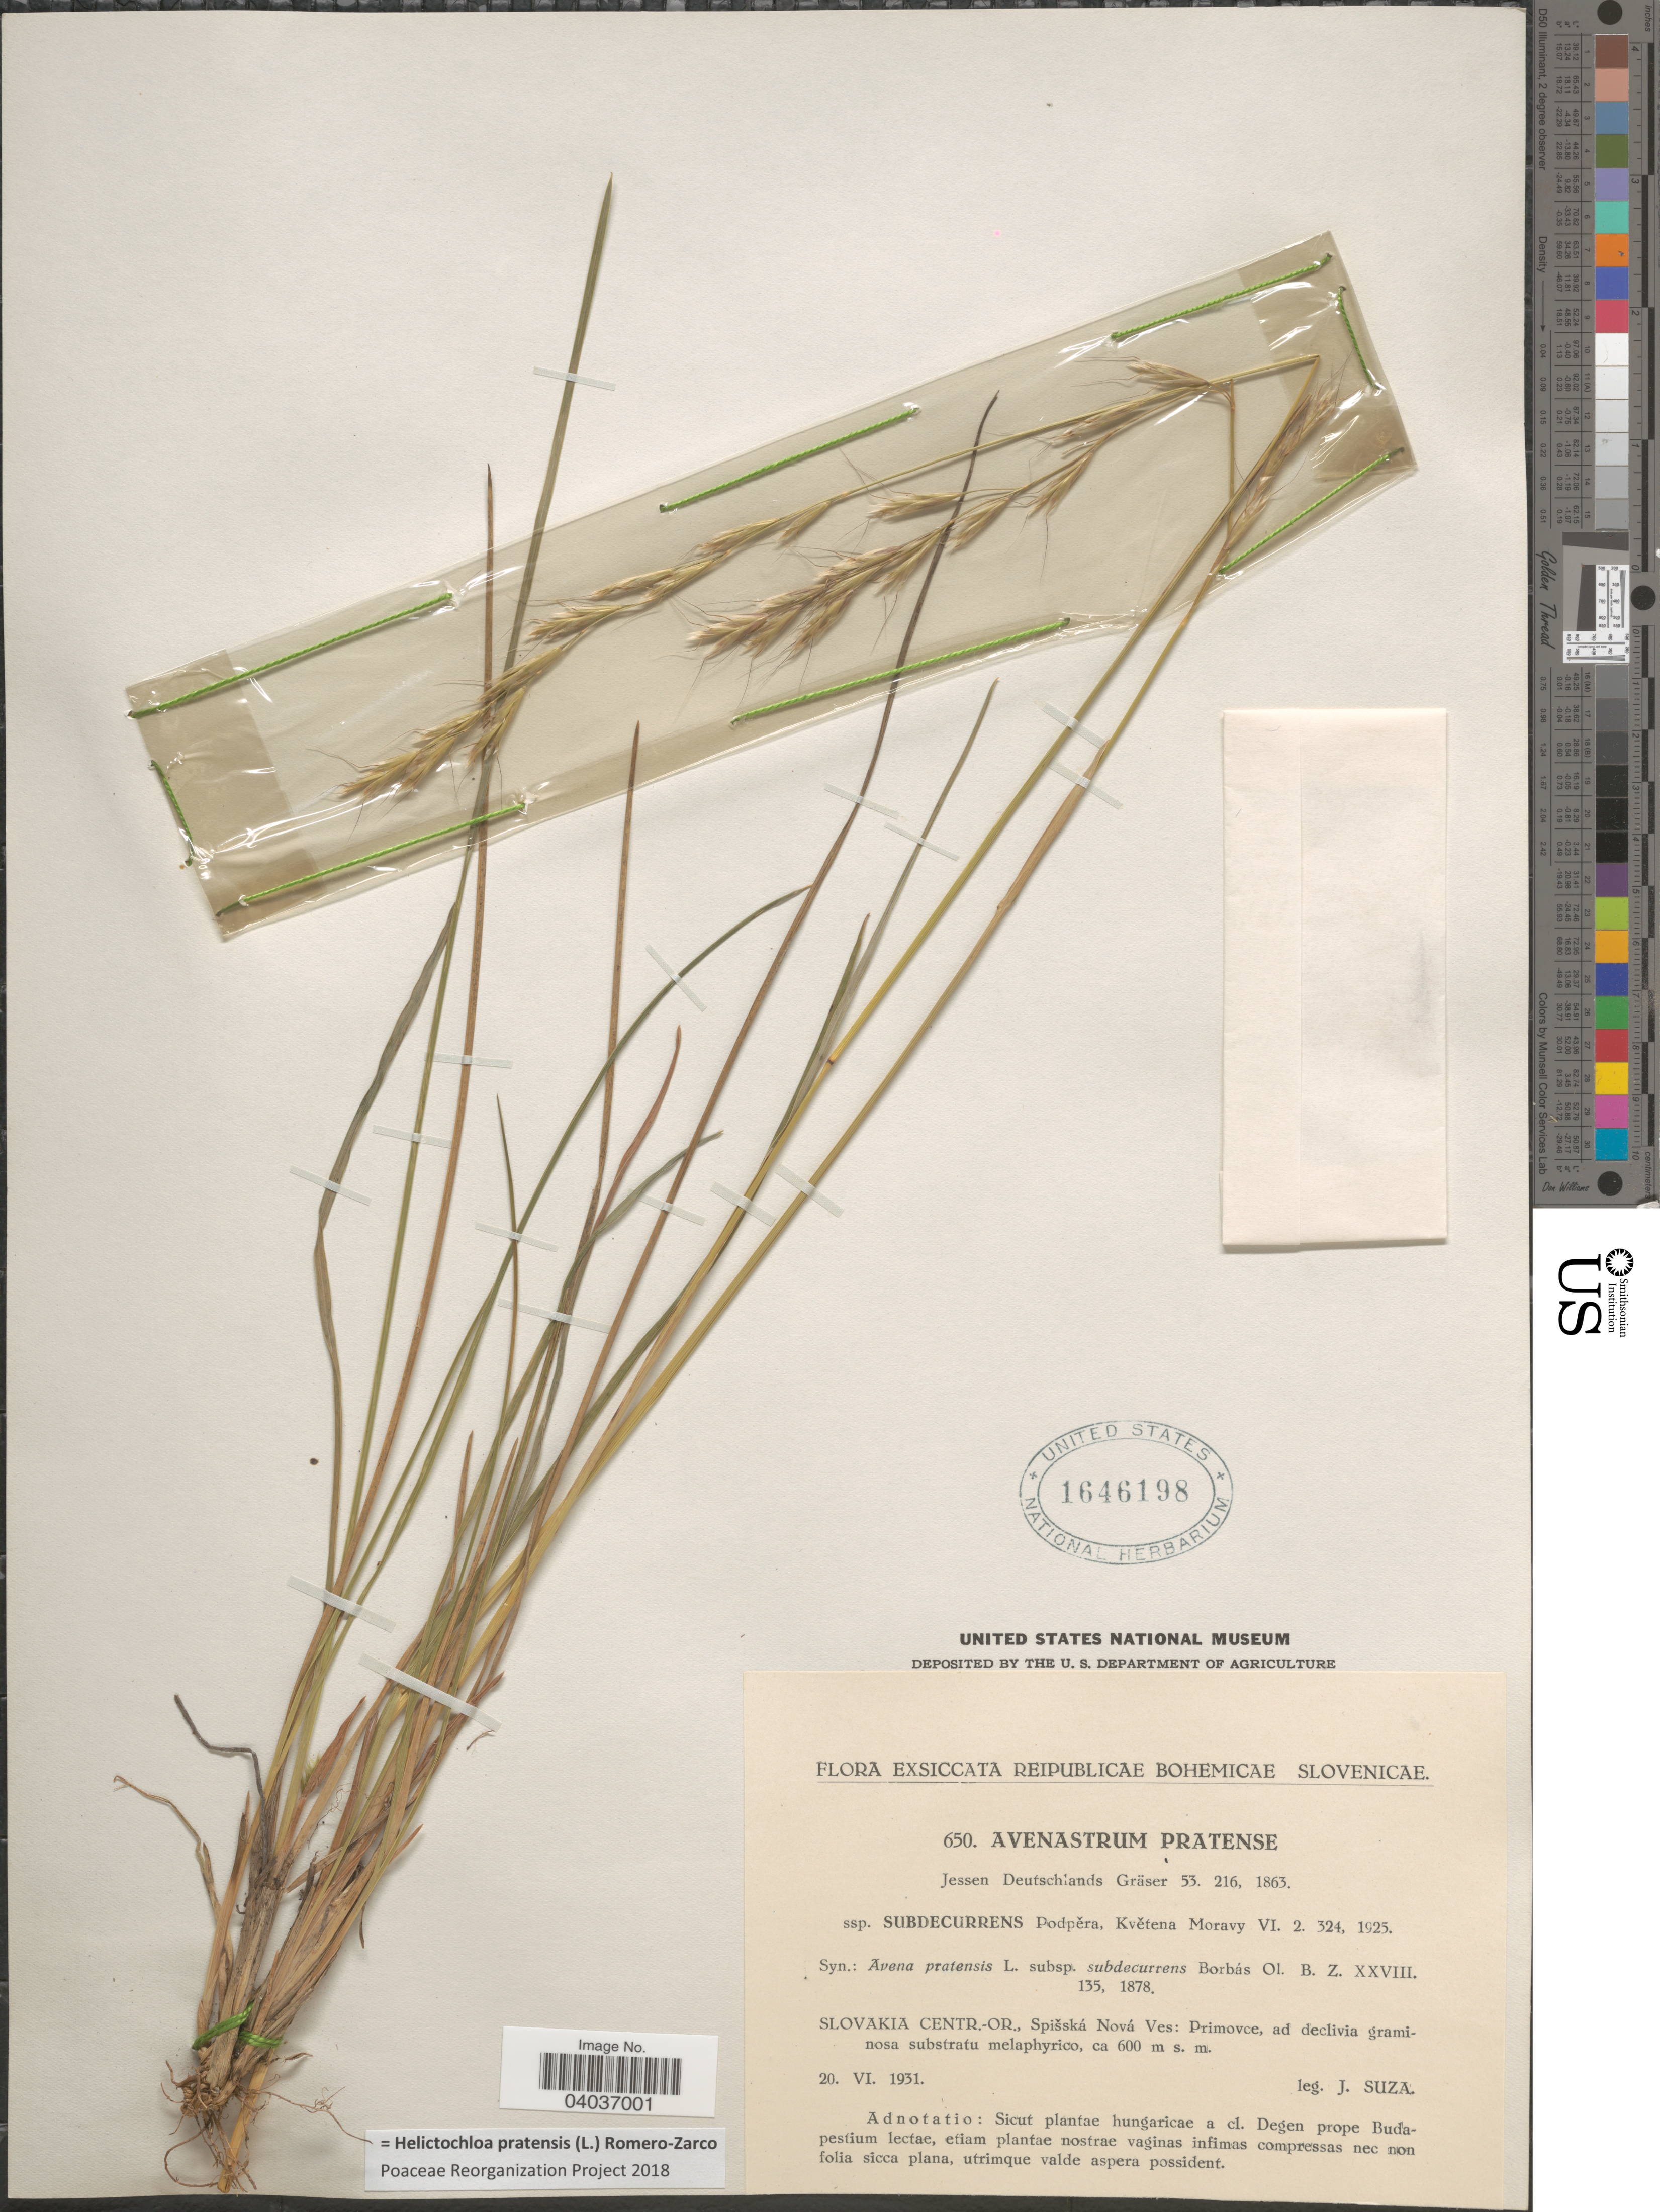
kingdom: Plantae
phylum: Tracheophyta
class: Liliopsida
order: Poales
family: Poaceae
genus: Helictochloa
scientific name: Helictochloa pratensis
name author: (L.) Romero-Zarco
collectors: J. Suza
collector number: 650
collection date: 1931-06-20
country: Slovakia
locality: Reipublicae Bohemicae Slovenicae. Slovakia Centr.-Or., Spišská Nová Ves: Primovce, ad declivia graminosa substratu melaphyrico.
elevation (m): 600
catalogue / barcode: US 1646198